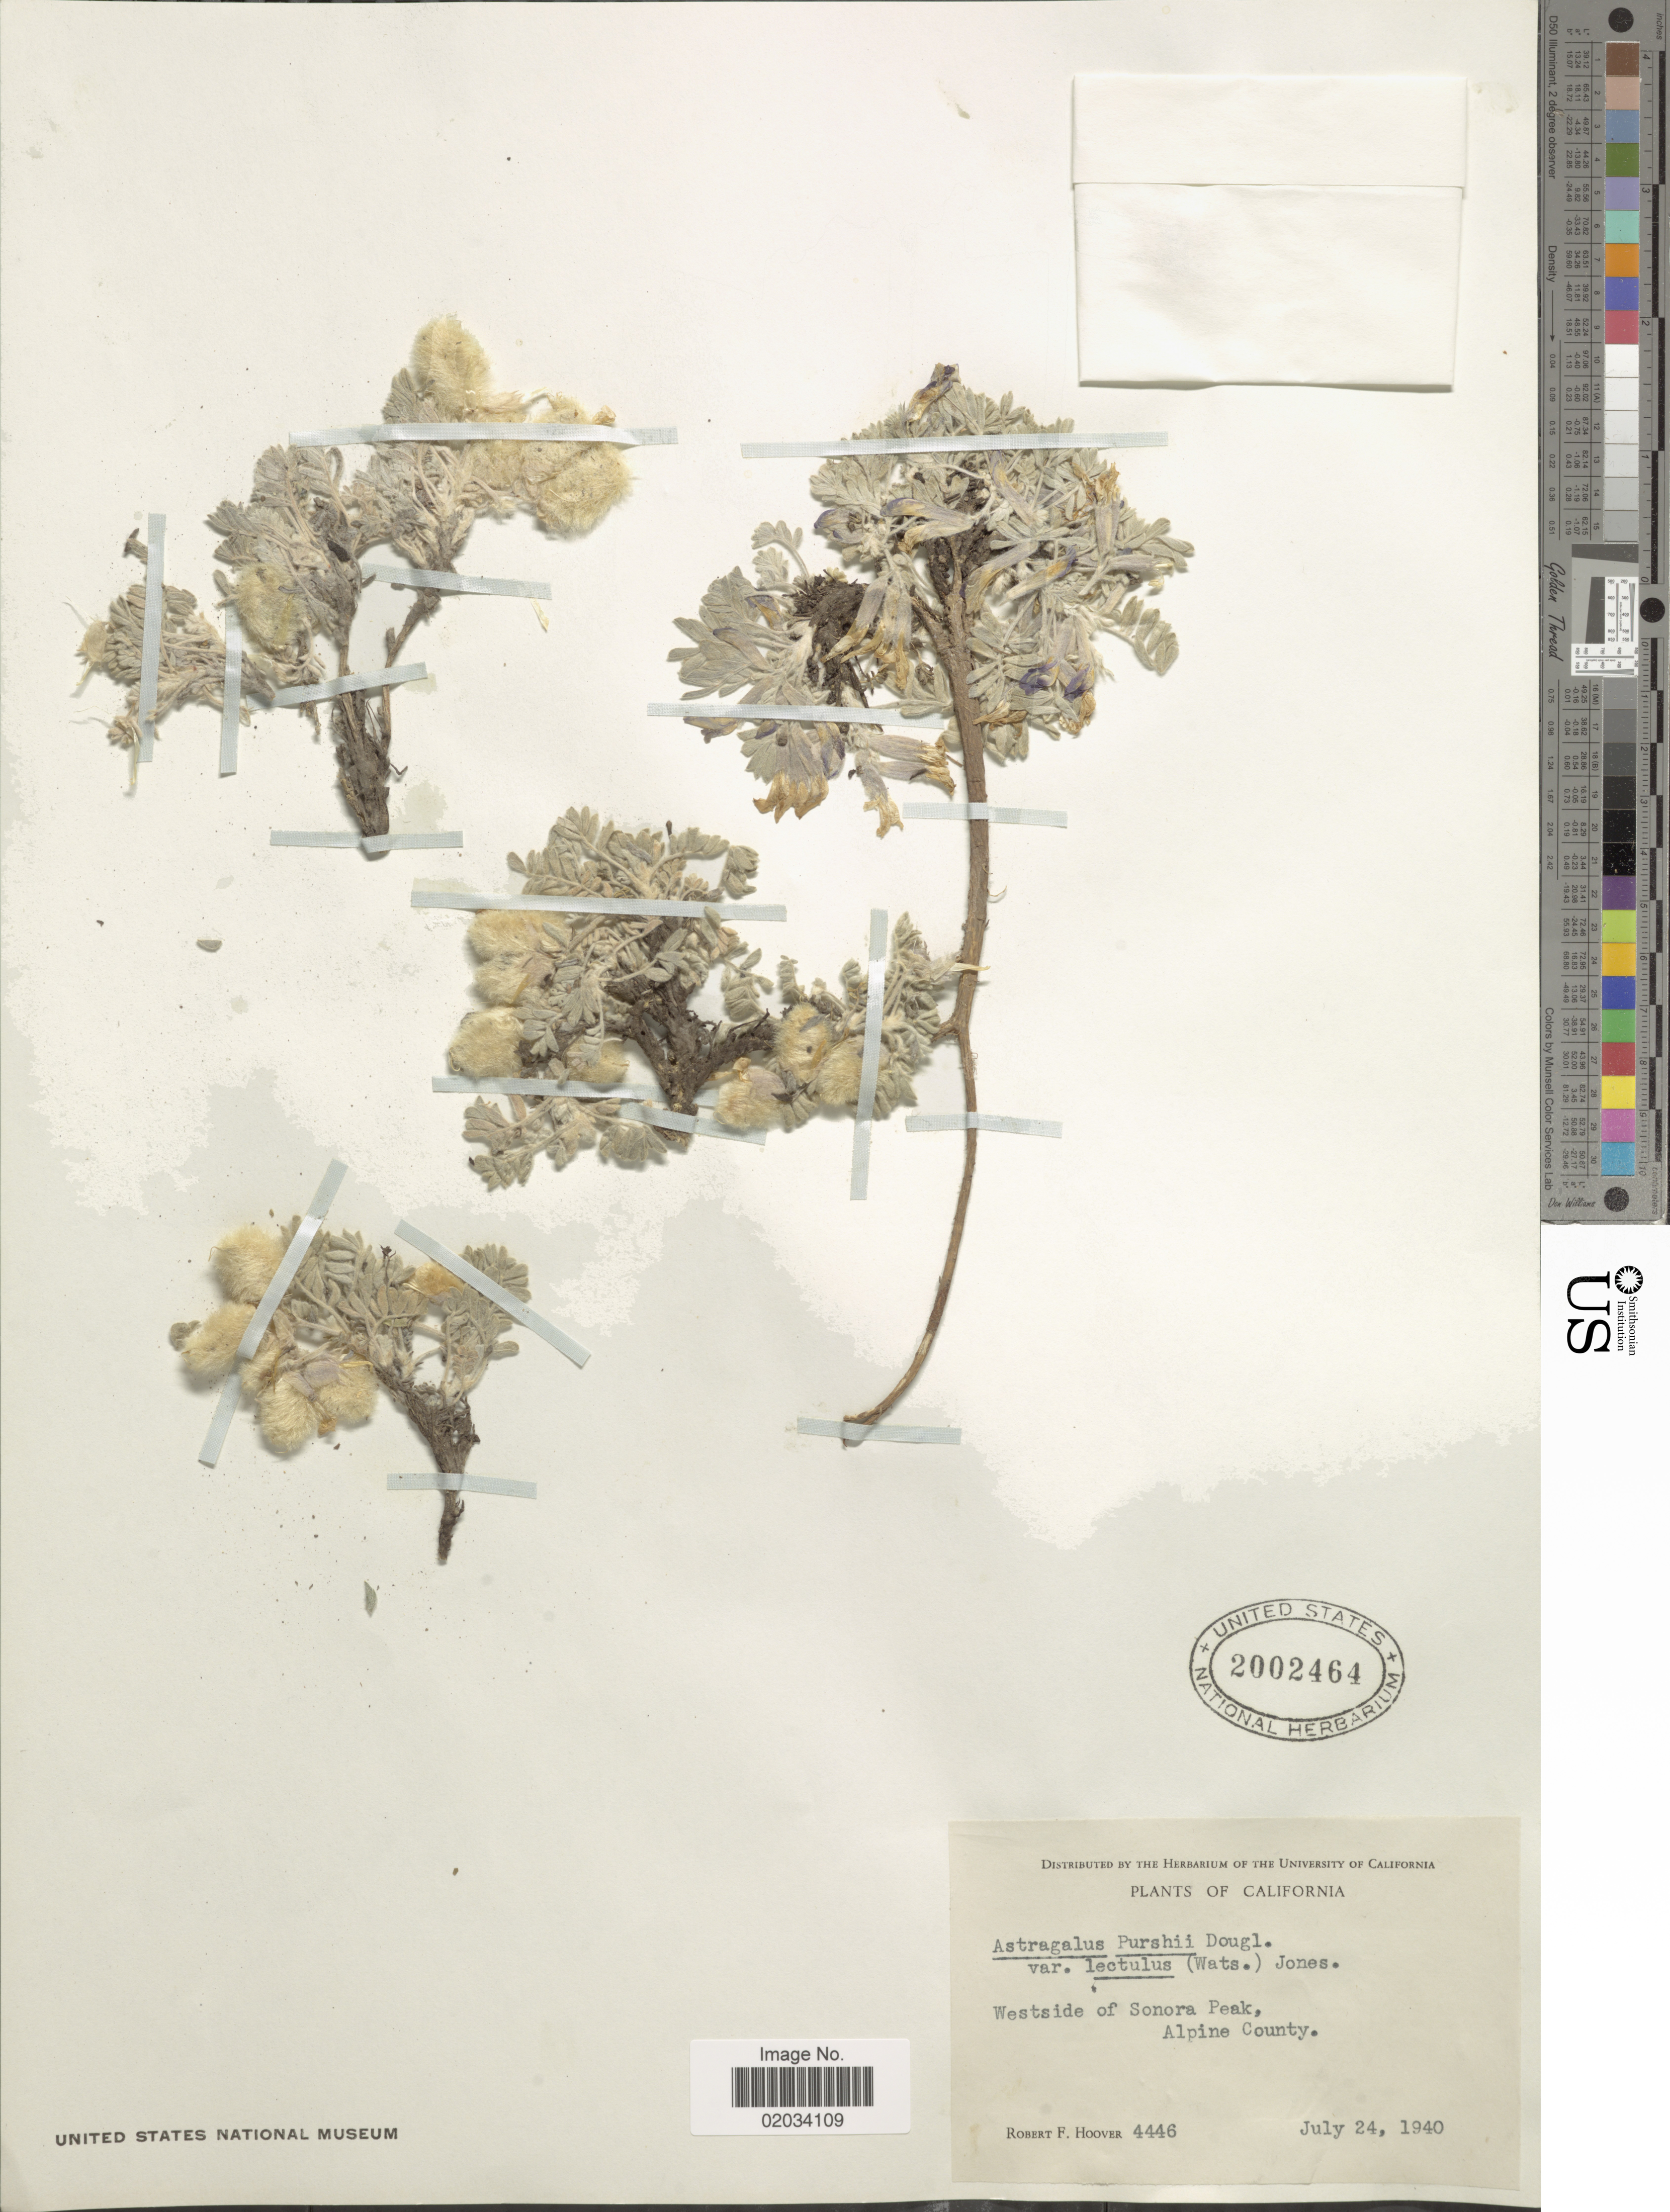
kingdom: Plantae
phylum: Tracheophyta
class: Magnoliopsida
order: Fabales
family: Fabaceae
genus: Astragalus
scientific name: Astragalus purshii var. lectulus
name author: (S. Watson) M.E. Jones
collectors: R. F. Hoover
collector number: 4446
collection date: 1940-07-24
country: United States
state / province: California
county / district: Alpine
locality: Westside of Sonora Peak, Alpine County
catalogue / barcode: US 2002464